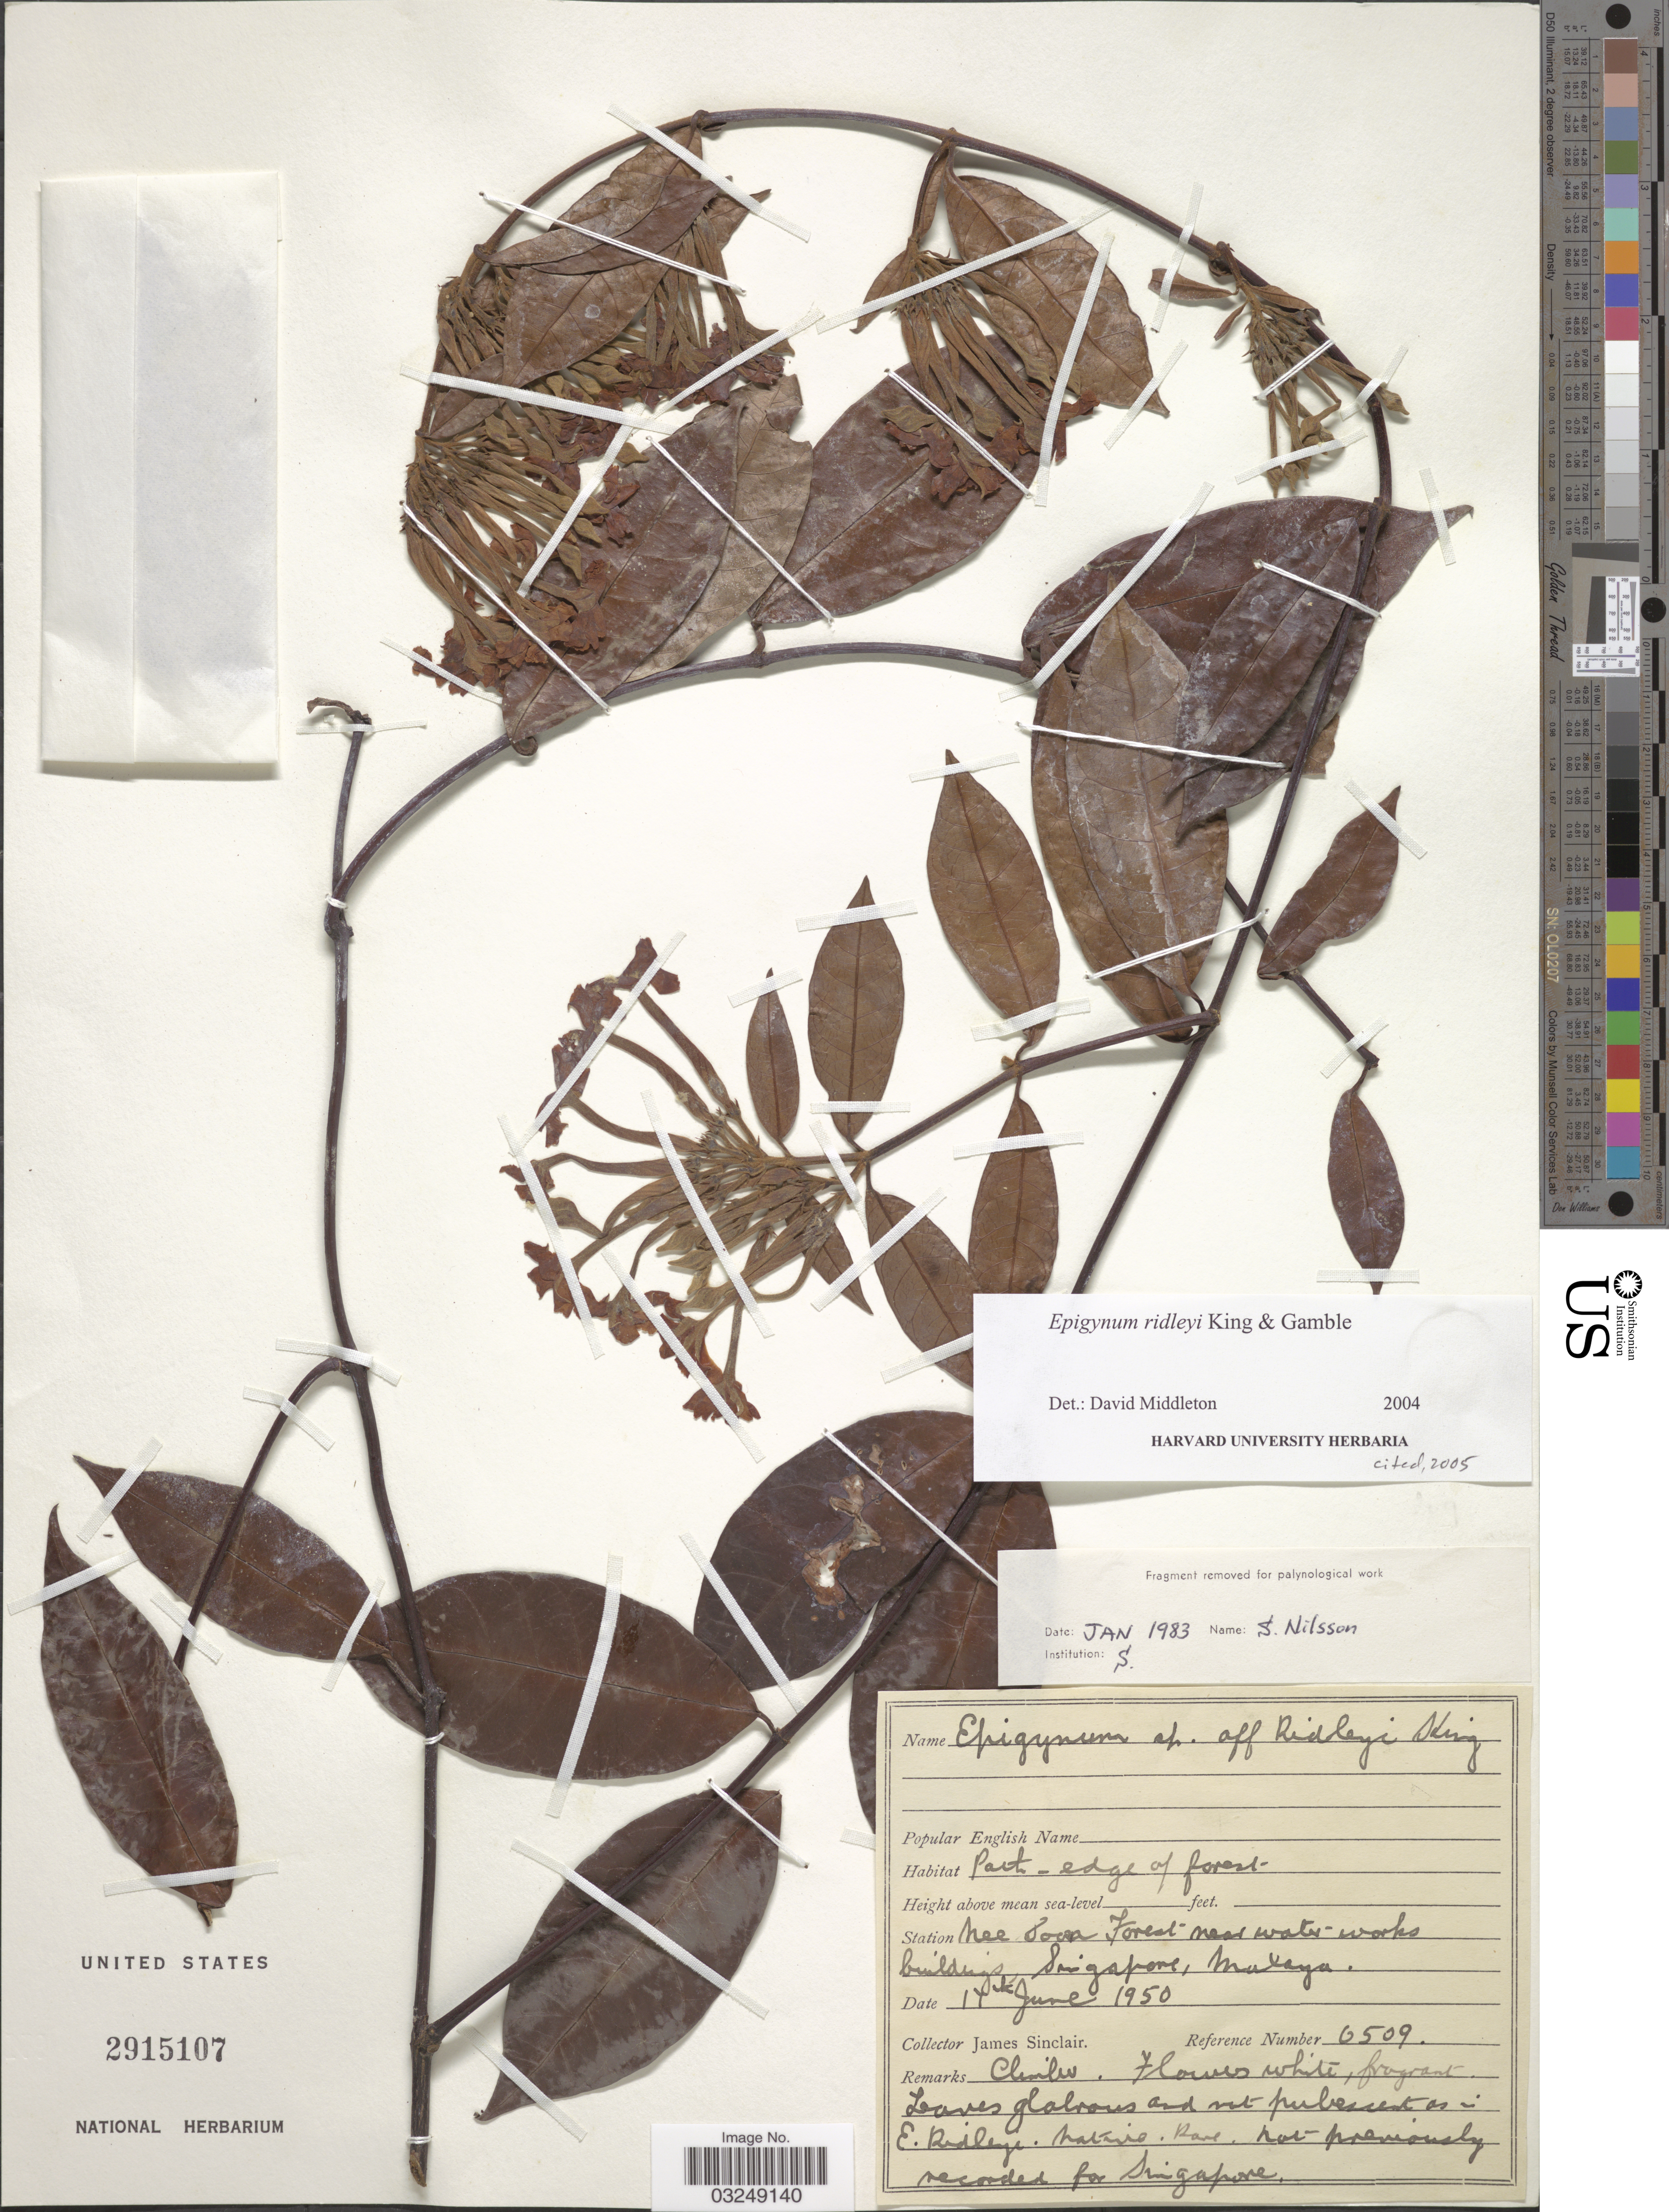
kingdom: Plantae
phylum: Tracheophyta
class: Magnoliopsida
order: Gentianales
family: Apocynaceae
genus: Epigynum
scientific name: Epigynum ridleyi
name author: King & Gamble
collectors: J. Sinclair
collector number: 6509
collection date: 1950-06-17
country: Singapore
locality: Station Nee Soon Forest near water works buildings, Malaya.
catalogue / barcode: US 2915107